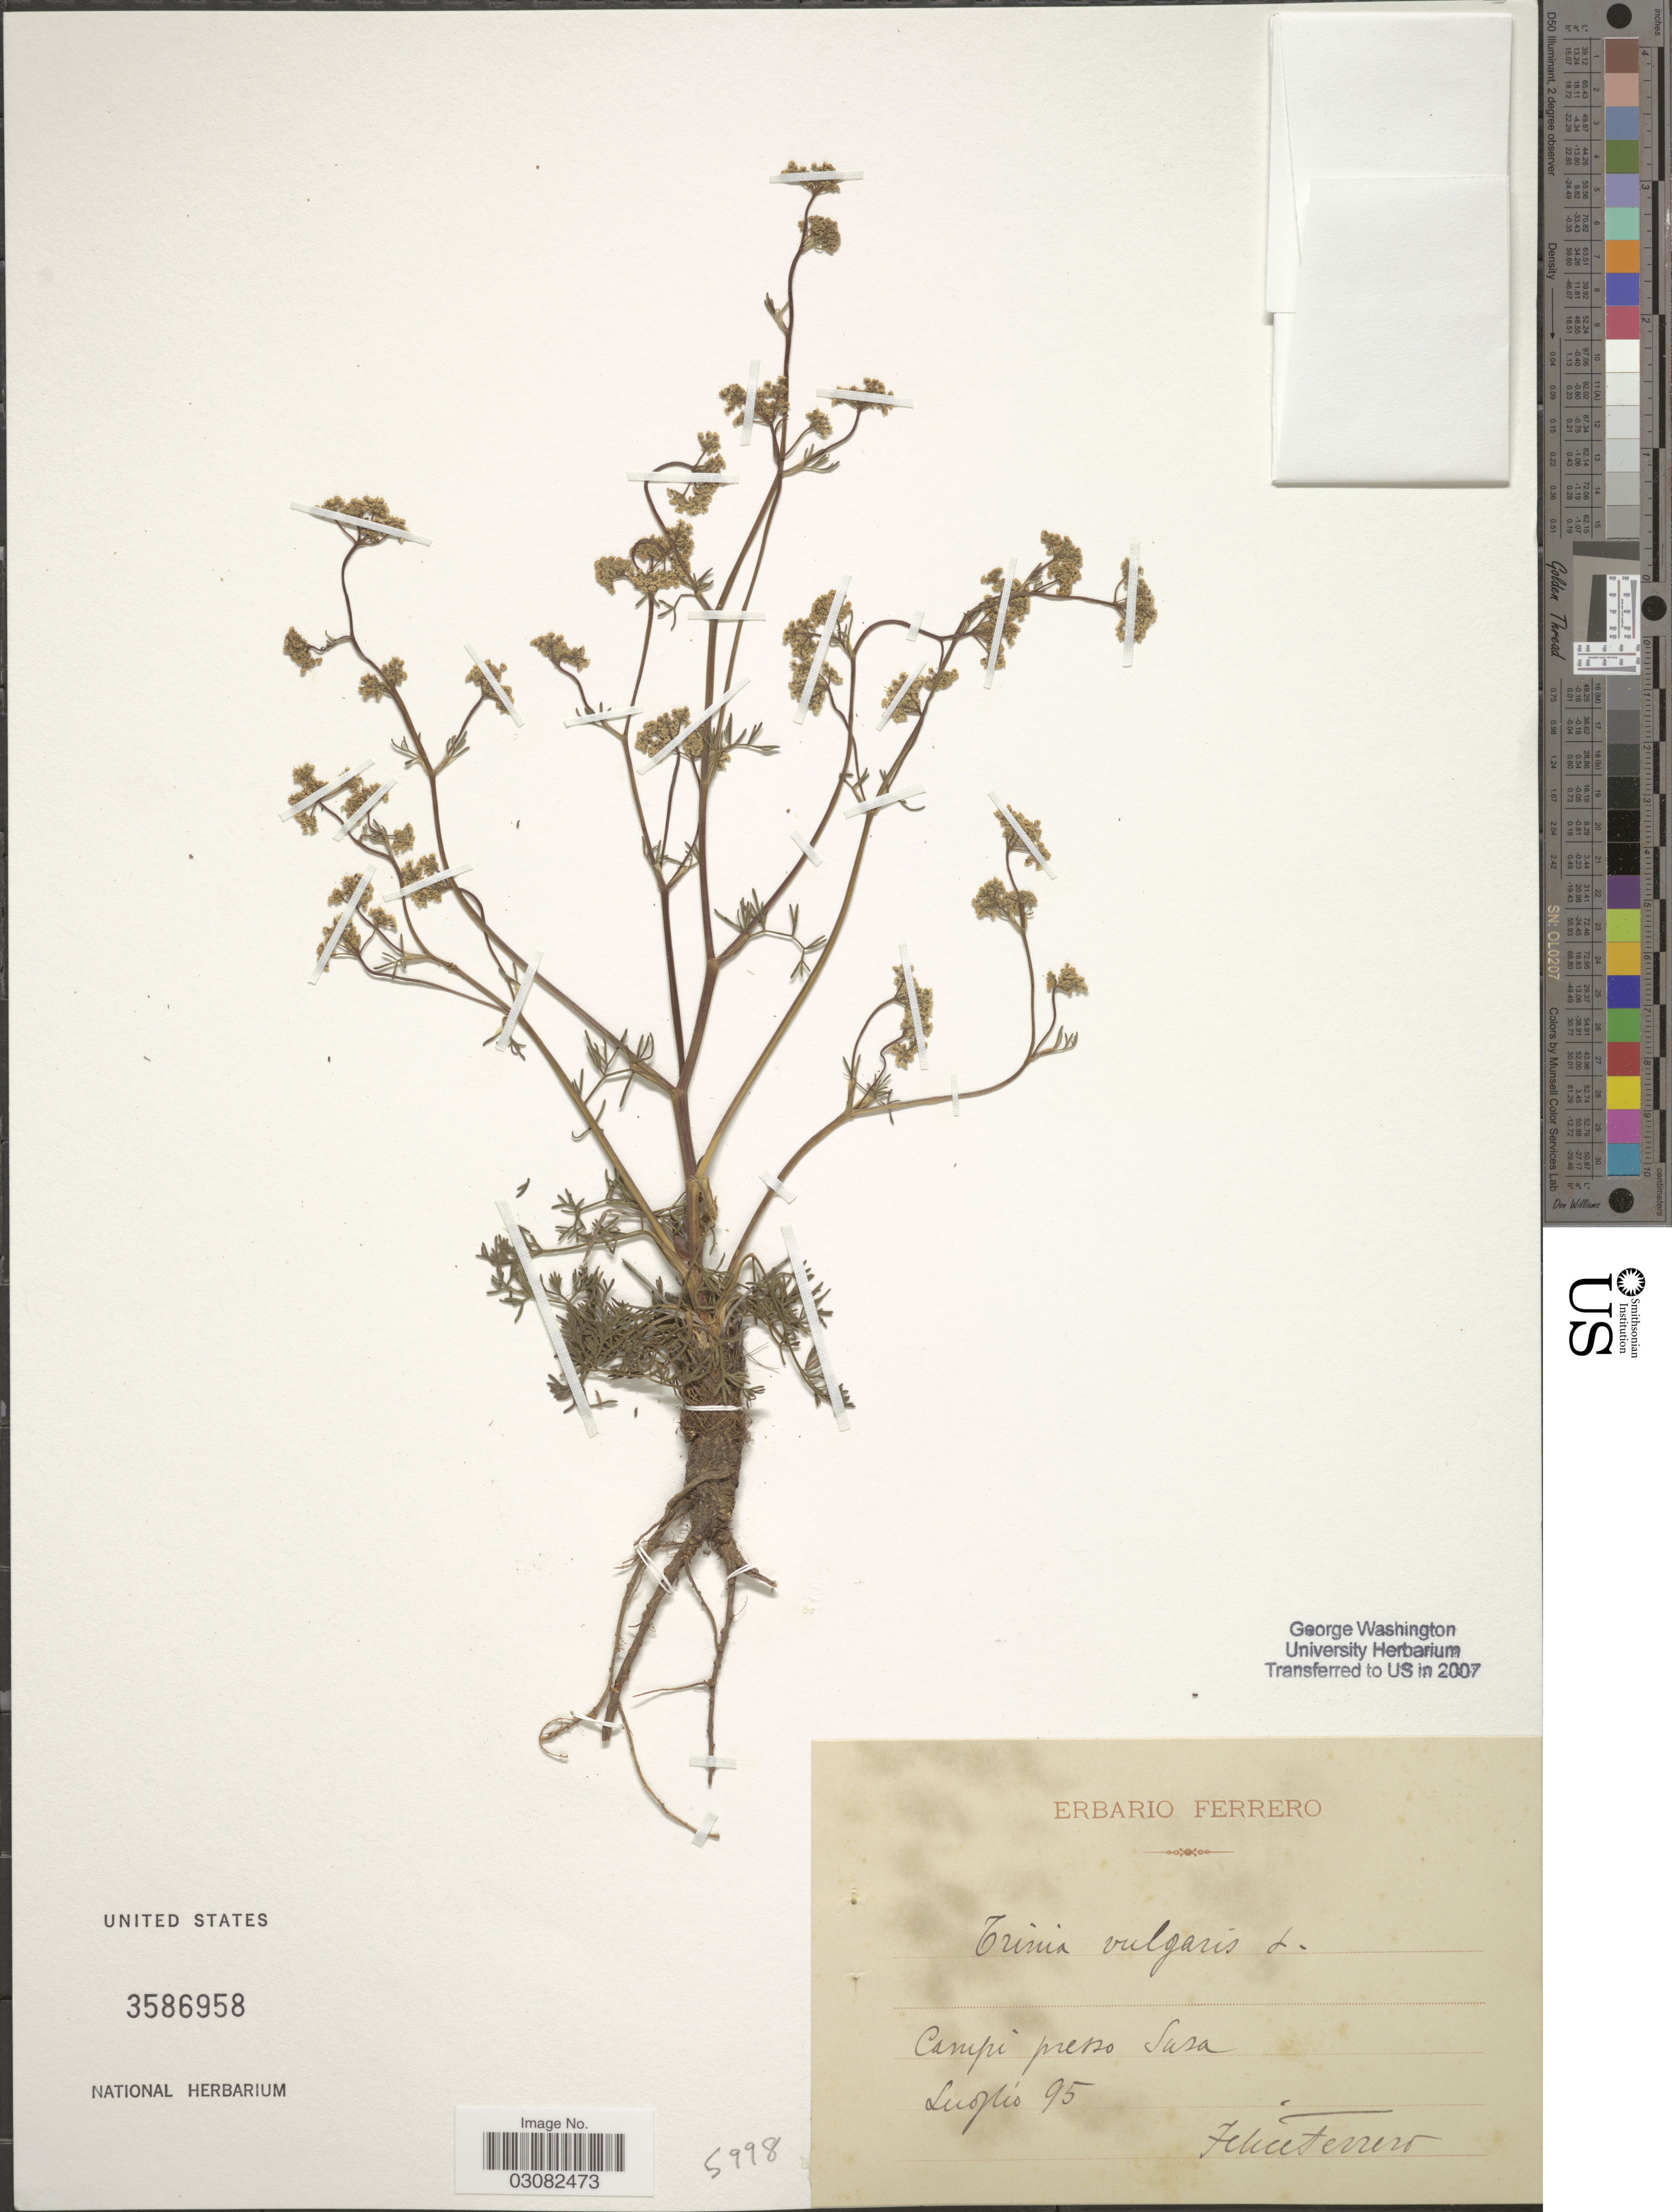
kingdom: Plantae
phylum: Tracheophyta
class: Magnoliopsida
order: Apiales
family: Apiaceae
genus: Trinia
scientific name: Trinia vulgaris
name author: DC.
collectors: F. Ferrero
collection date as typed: Transcribed d/m/y: /7/95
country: Italy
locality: Campi presso Susa.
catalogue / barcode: US 3586958